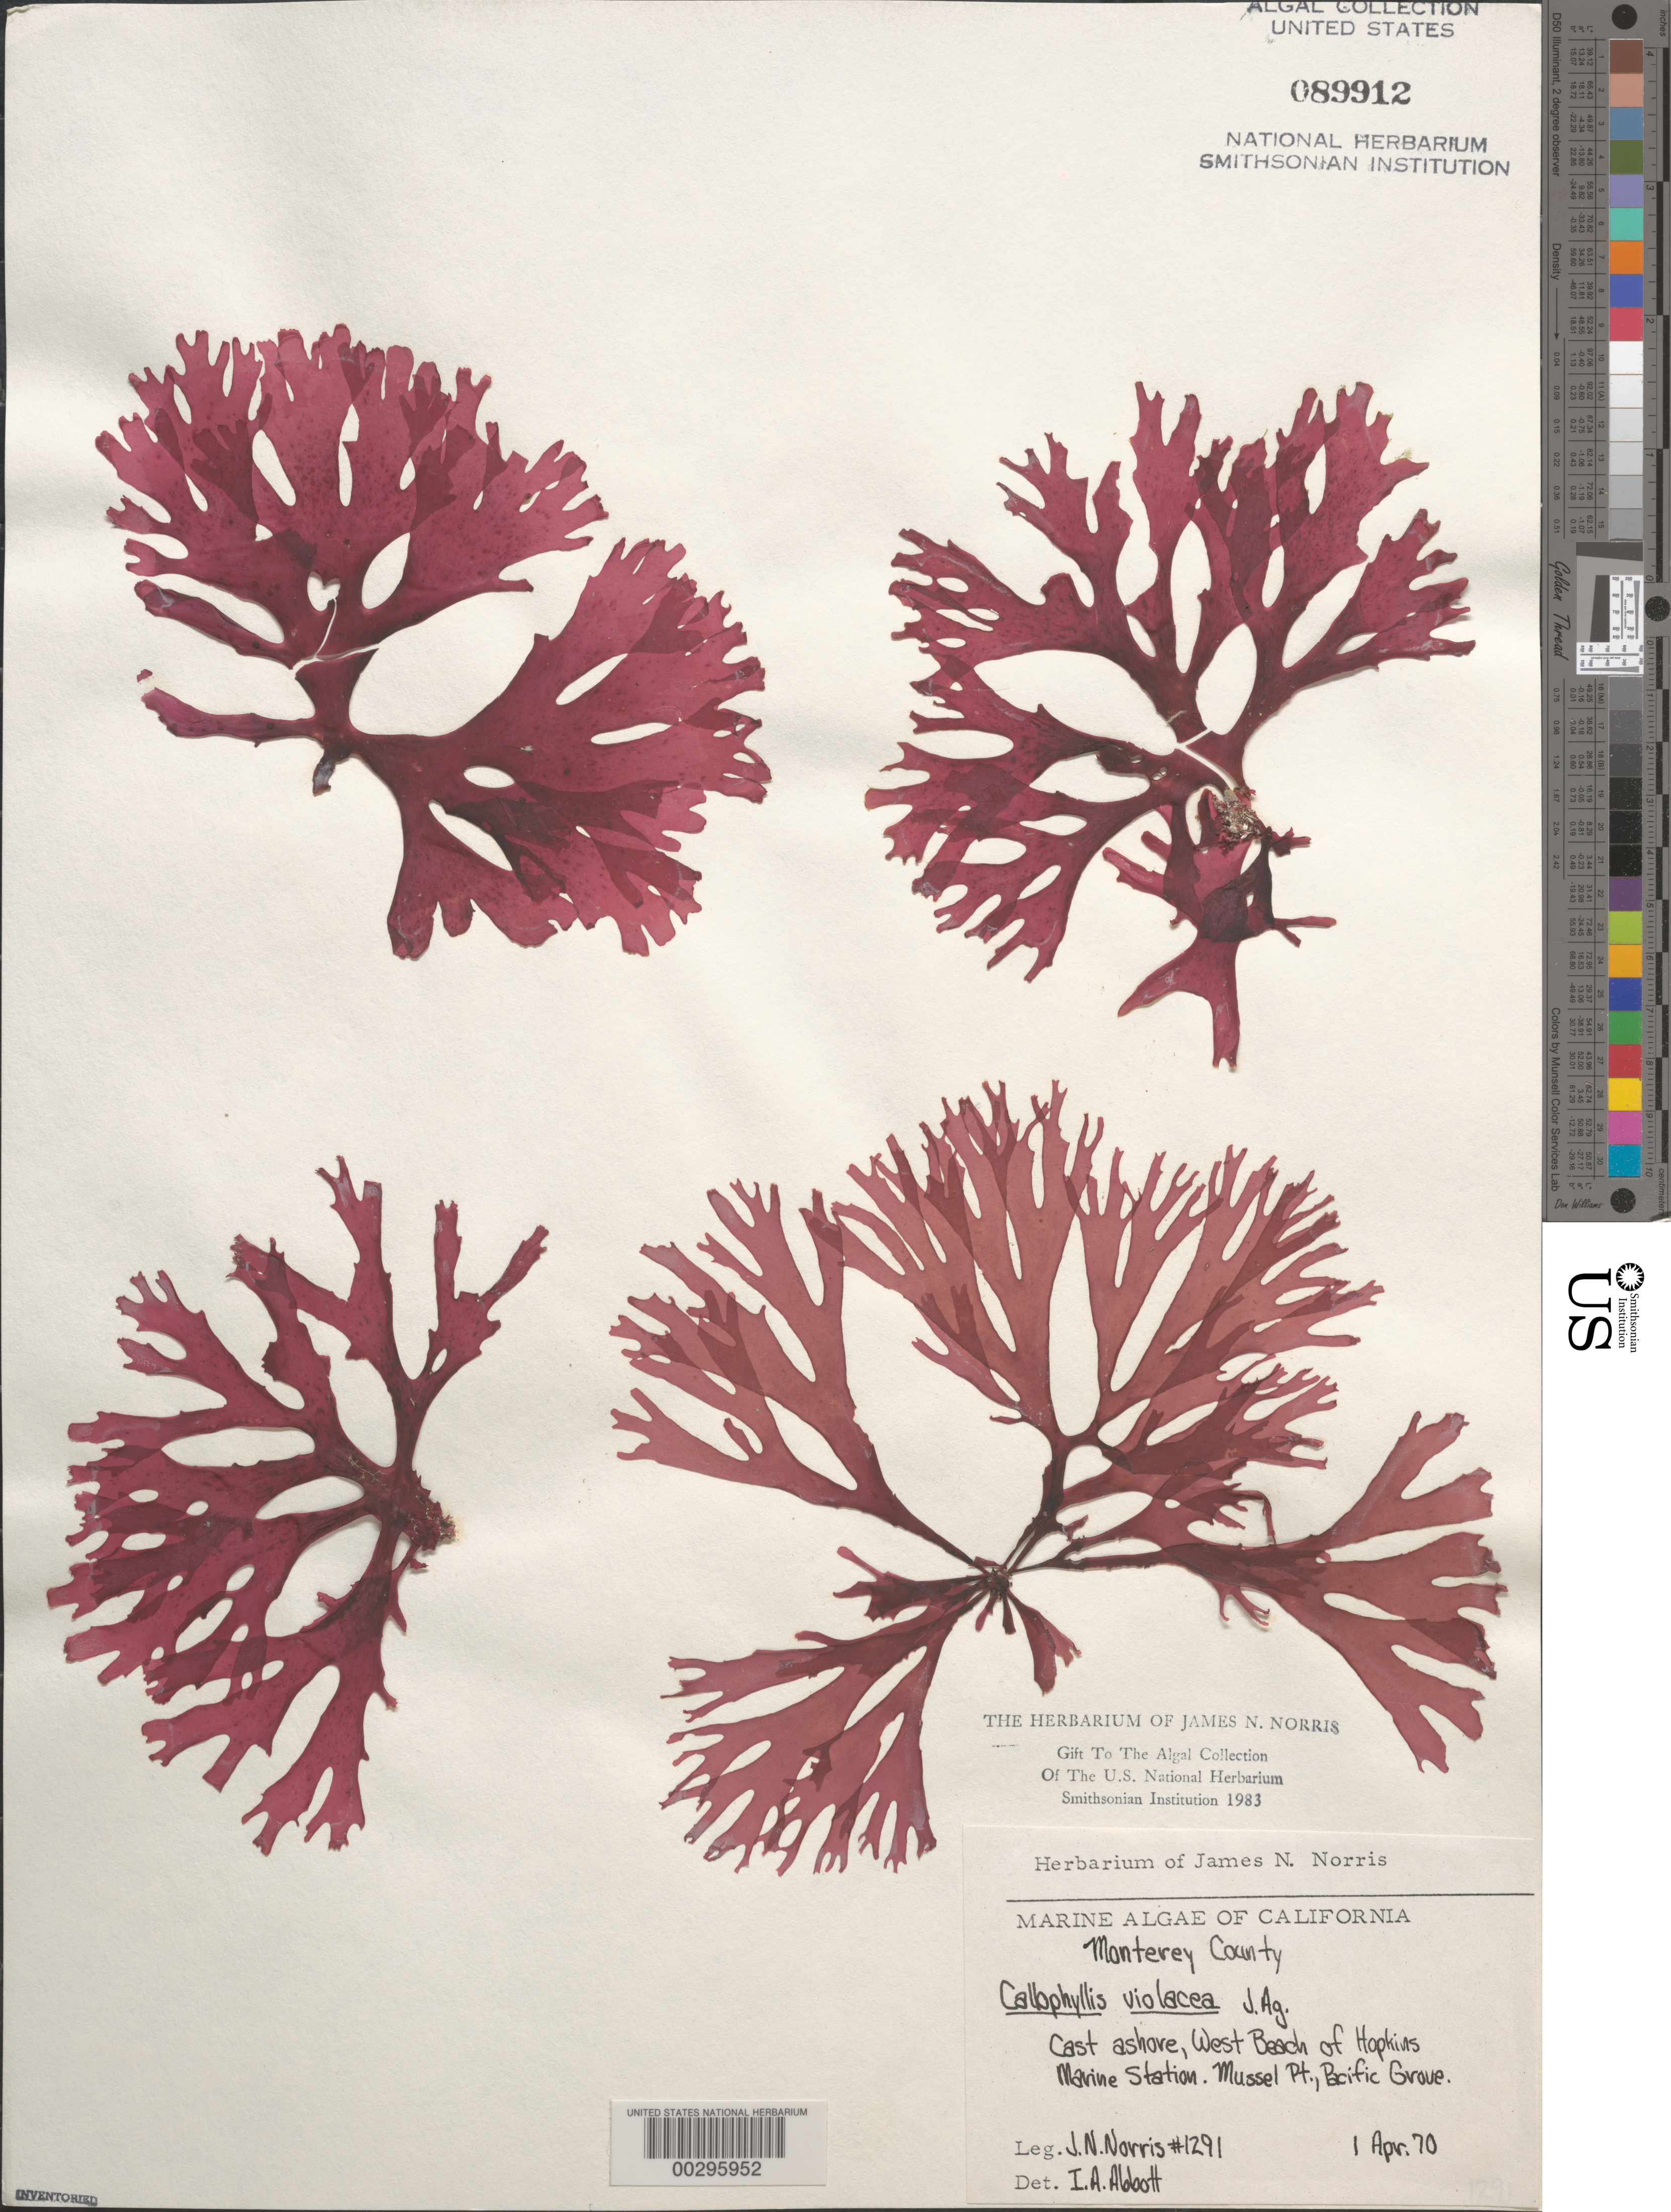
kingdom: Plantae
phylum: Rhodophyta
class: Florideophyceae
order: Gigartinales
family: Kallymeniaceae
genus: Callophyllis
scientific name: Callophyllis violacea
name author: J. Agardh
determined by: Abbott, Isabella A.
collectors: J. N. Norris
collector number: JN-1291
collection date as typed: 01 Apr 1970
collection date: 1970-04-01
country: United States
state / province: California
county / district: Monterey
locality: West beach off Hopkins Marine Station, Mussel Point, Pacific Grove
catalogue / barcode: US 89912